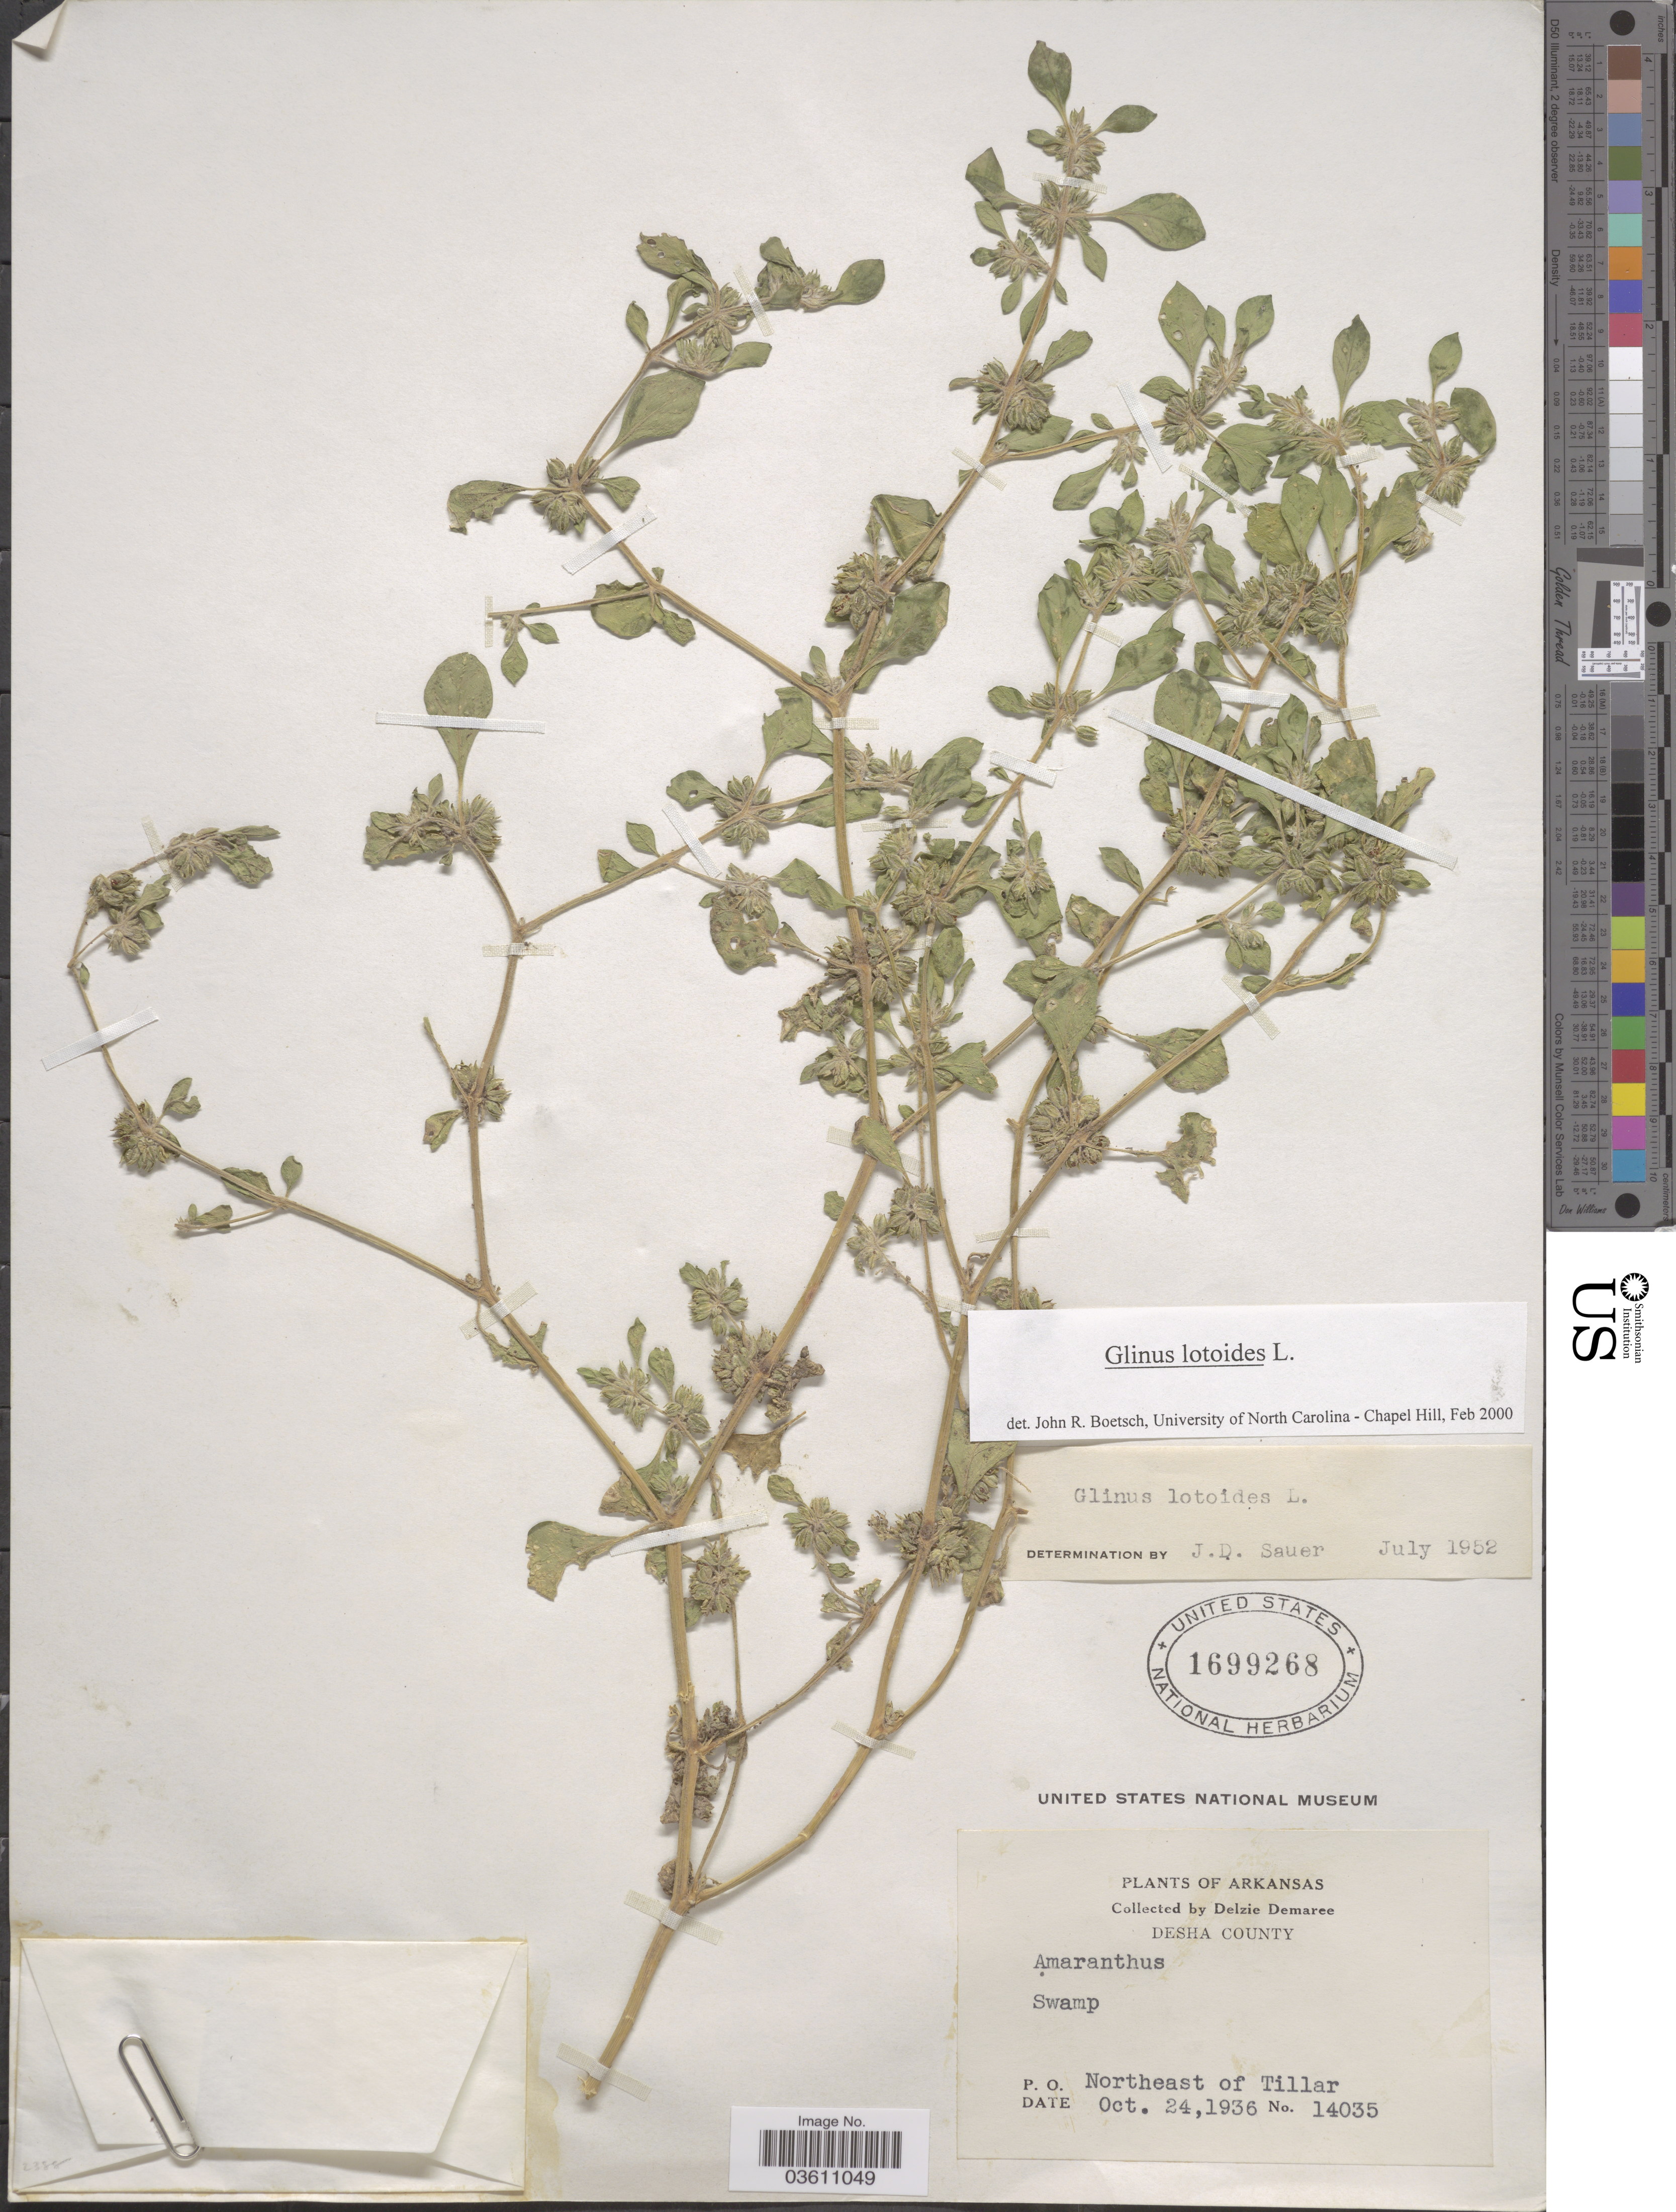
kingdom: Plantae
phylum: Tracheophyta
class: Magnoliopsida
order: Caryophyllales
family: Molluginaceae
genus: Glinus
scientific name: Glinus lotoides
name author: L.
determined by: Boetsch, J. R.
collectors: D. Demaree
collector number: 14035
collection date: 1936-10-24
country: United States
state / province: Arkansas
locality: Desha County. P. O. Northeast of Tillar.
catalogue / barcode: US 1699268